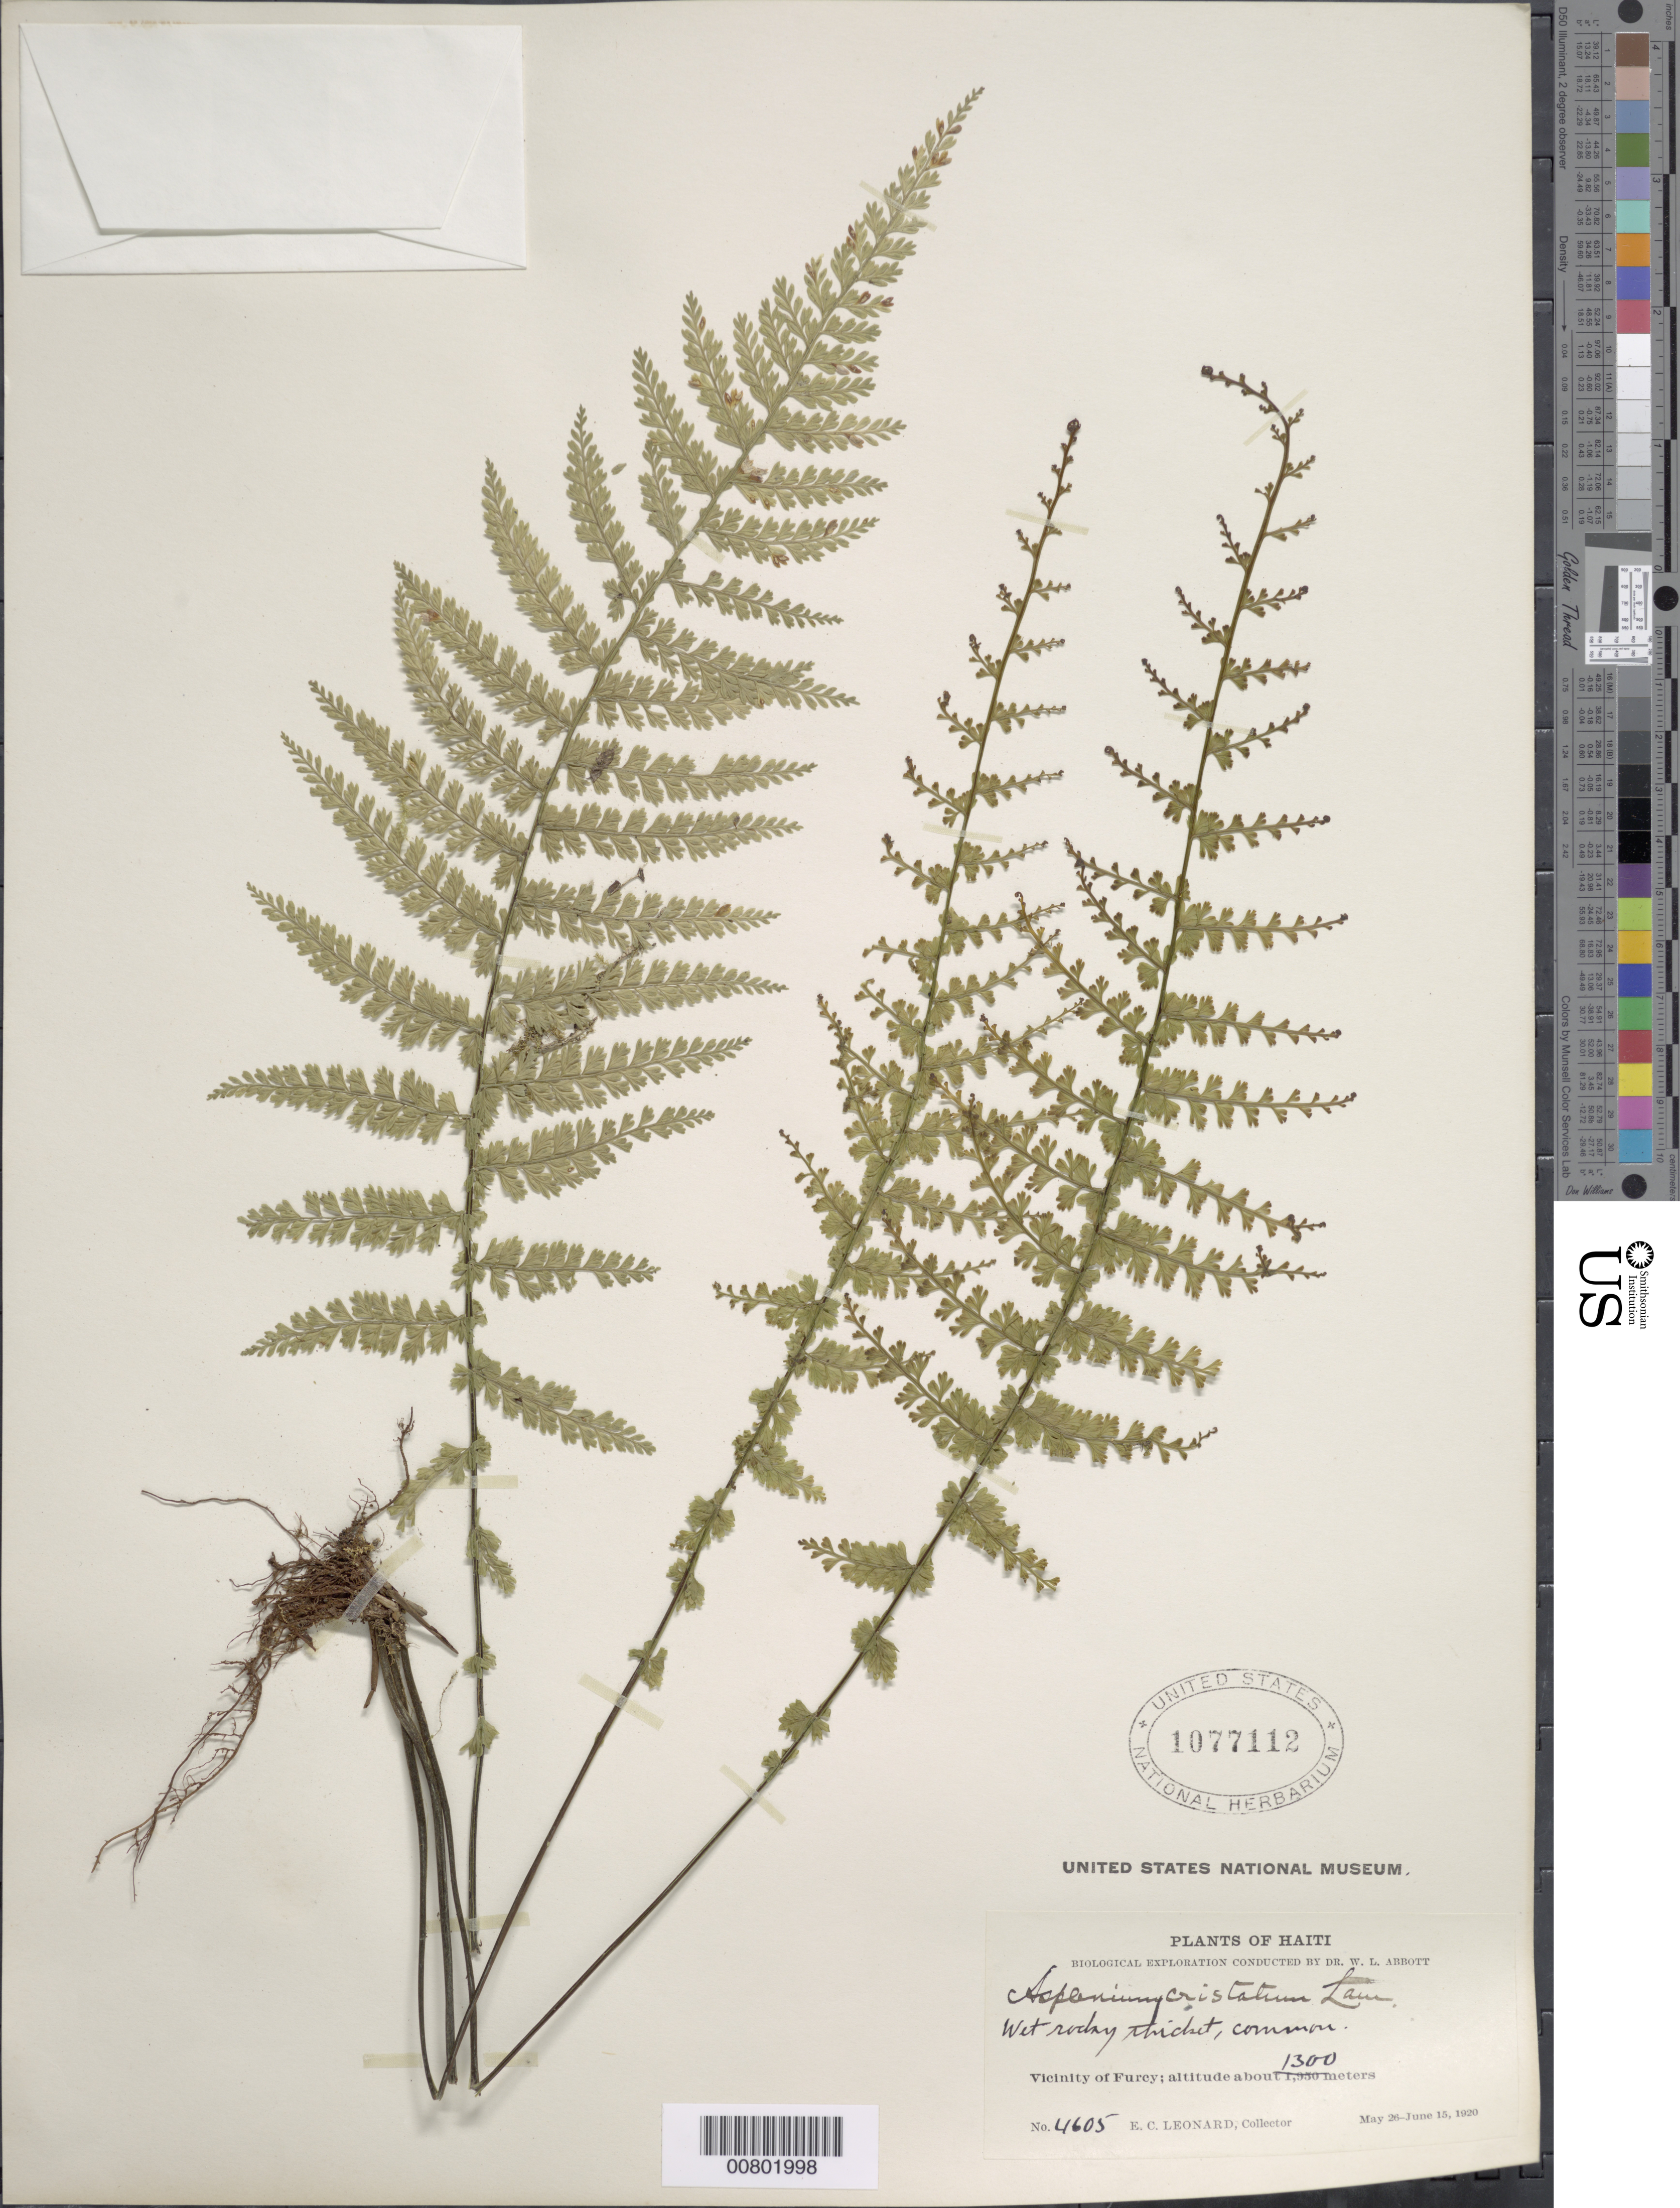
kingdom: Plantae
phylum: Tracheophyta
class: Polypodiopsida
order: Polypodiales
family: Aspleniaceae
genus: Asplenium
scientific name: Asplenium cristatum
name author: Lam.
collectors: E. C. Leonard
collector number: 4605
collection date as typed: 26 May 1920 to 15 Jun 1920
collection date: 1920-05-26/1920-06-15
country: Haiti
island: Hispaniola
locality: Furcy vicinity, Morne de Weyan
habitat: Wet rocky thicket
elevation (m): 1300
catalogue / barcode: US 1077112